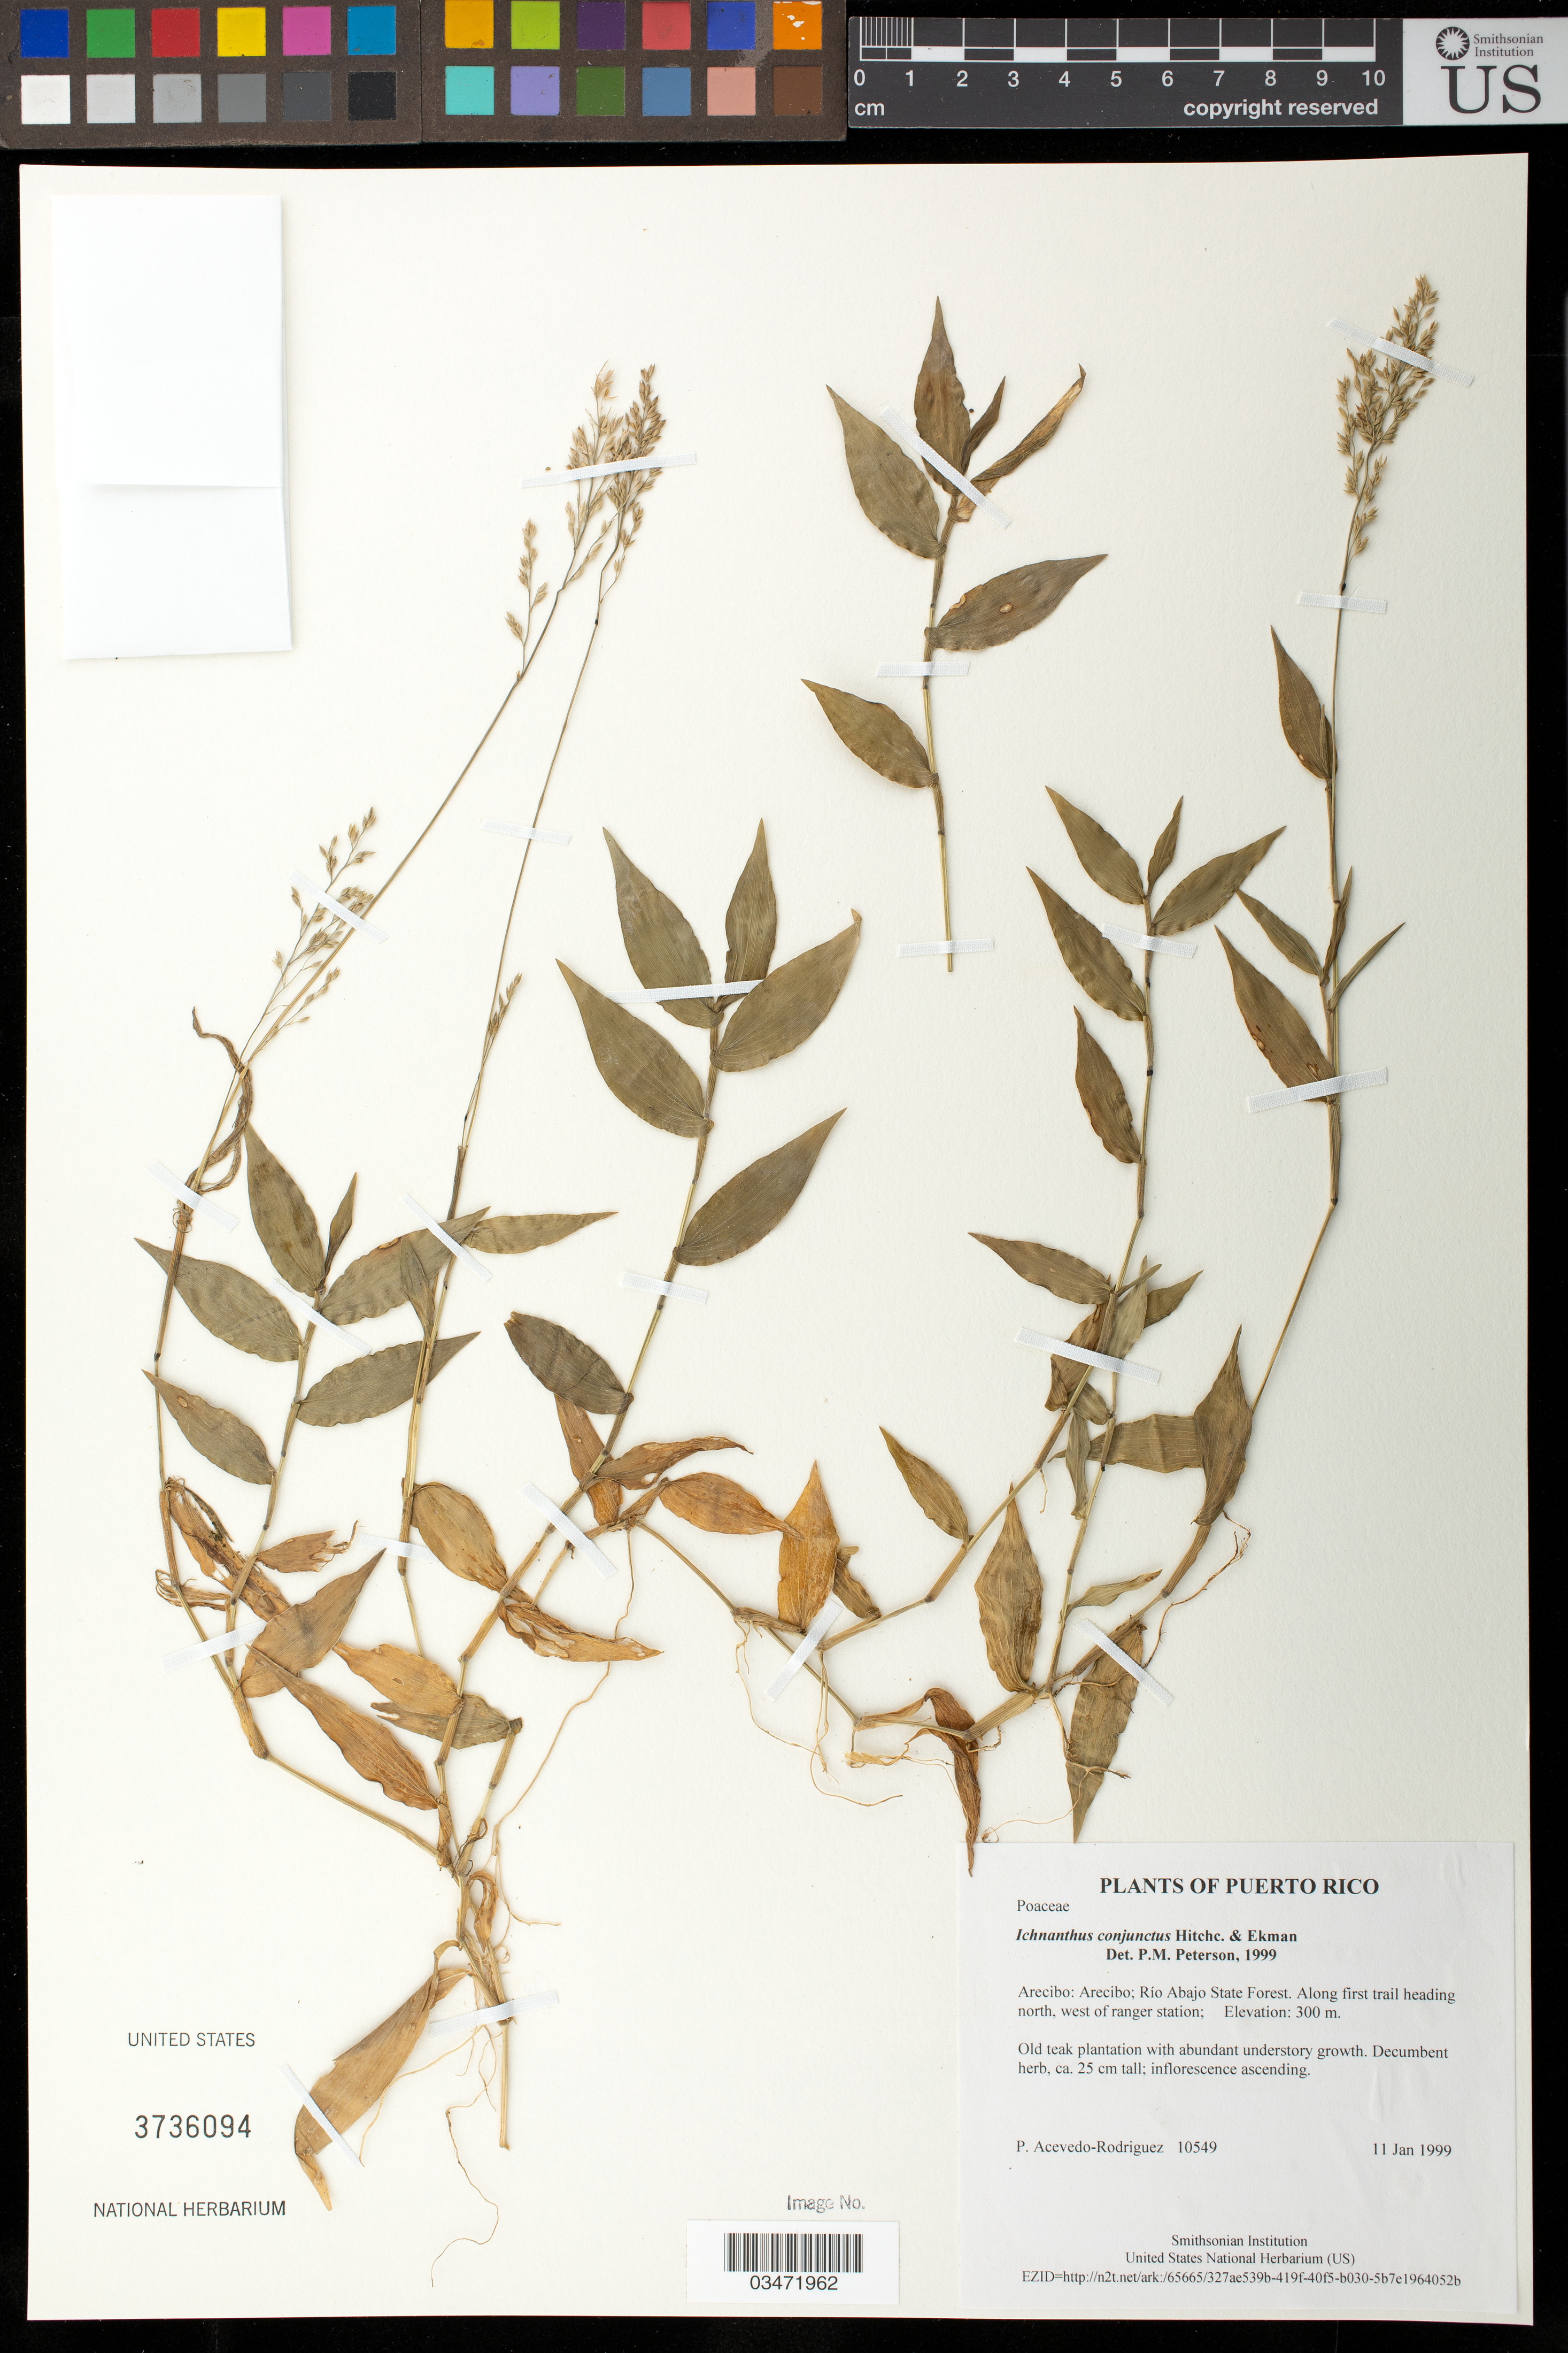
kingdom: Plantae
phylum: Tracheophyta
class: Liliopsida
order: Poales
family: Poaceae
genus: Oedochloa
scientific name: Oedochloa mayarensis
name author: (C. Wright) Silva C. & R.P. Oliveira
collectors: P. Acevedo-Rodr.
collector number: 10549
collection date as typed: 11 Jan 1999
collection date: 1999-01-11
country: Puerto Rico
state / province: Arecibo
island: Puerto Rico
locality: Arecibo; Río Abajo State Forest. Along first trail heading north, west of ranger station.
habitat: Old teak plantation with abundant understory growth.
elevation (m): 300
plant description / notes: US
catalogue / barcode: US 3736094